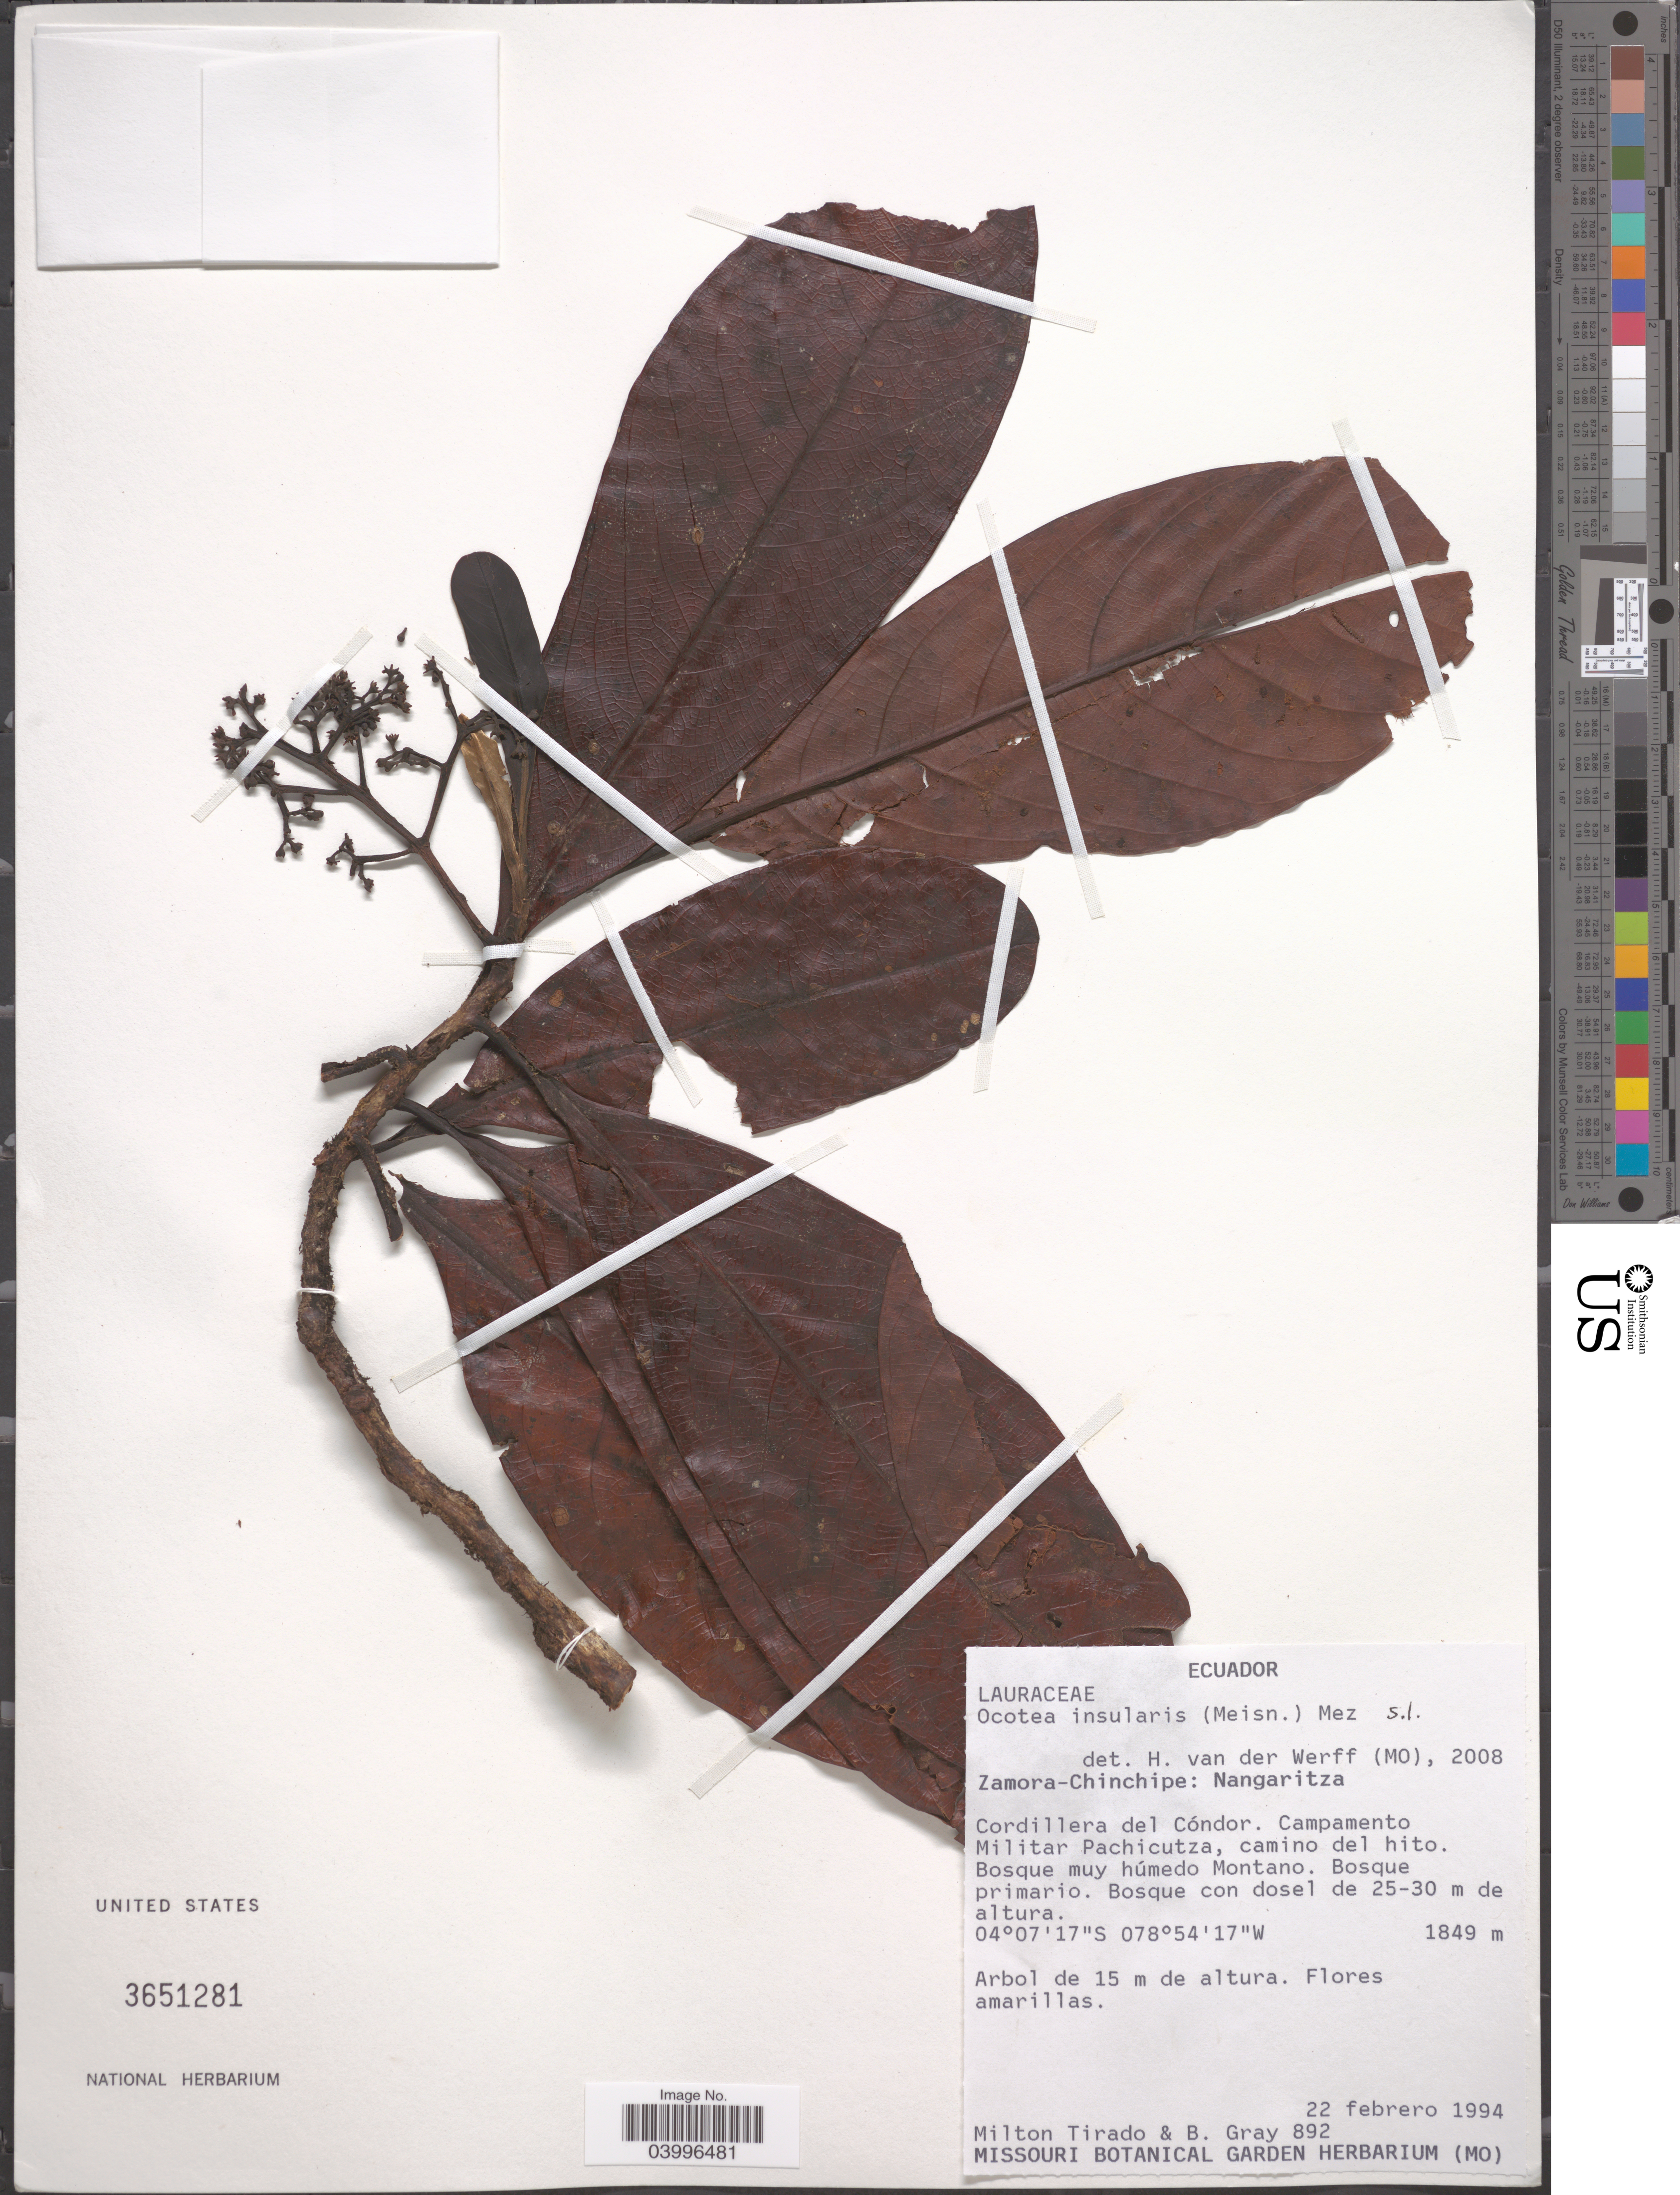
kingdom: Plantae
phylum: Tracheophyta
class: Magnoliopsida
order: Laurales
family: Lauraceae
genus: Ocotea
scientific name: Ocotea insularis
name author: (Meisn.) Mez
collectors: M. Tirado & B. Gray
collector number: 892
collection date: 1994-02-22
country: Ecuador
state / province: Zamora-Chinchipe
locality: Nangaritza. Cordillera del Cóndor. Campamento Militar Pachicutza, camino del hito. Bosque muy húmedo Montano.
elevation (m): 1849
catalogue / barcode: US 3651281